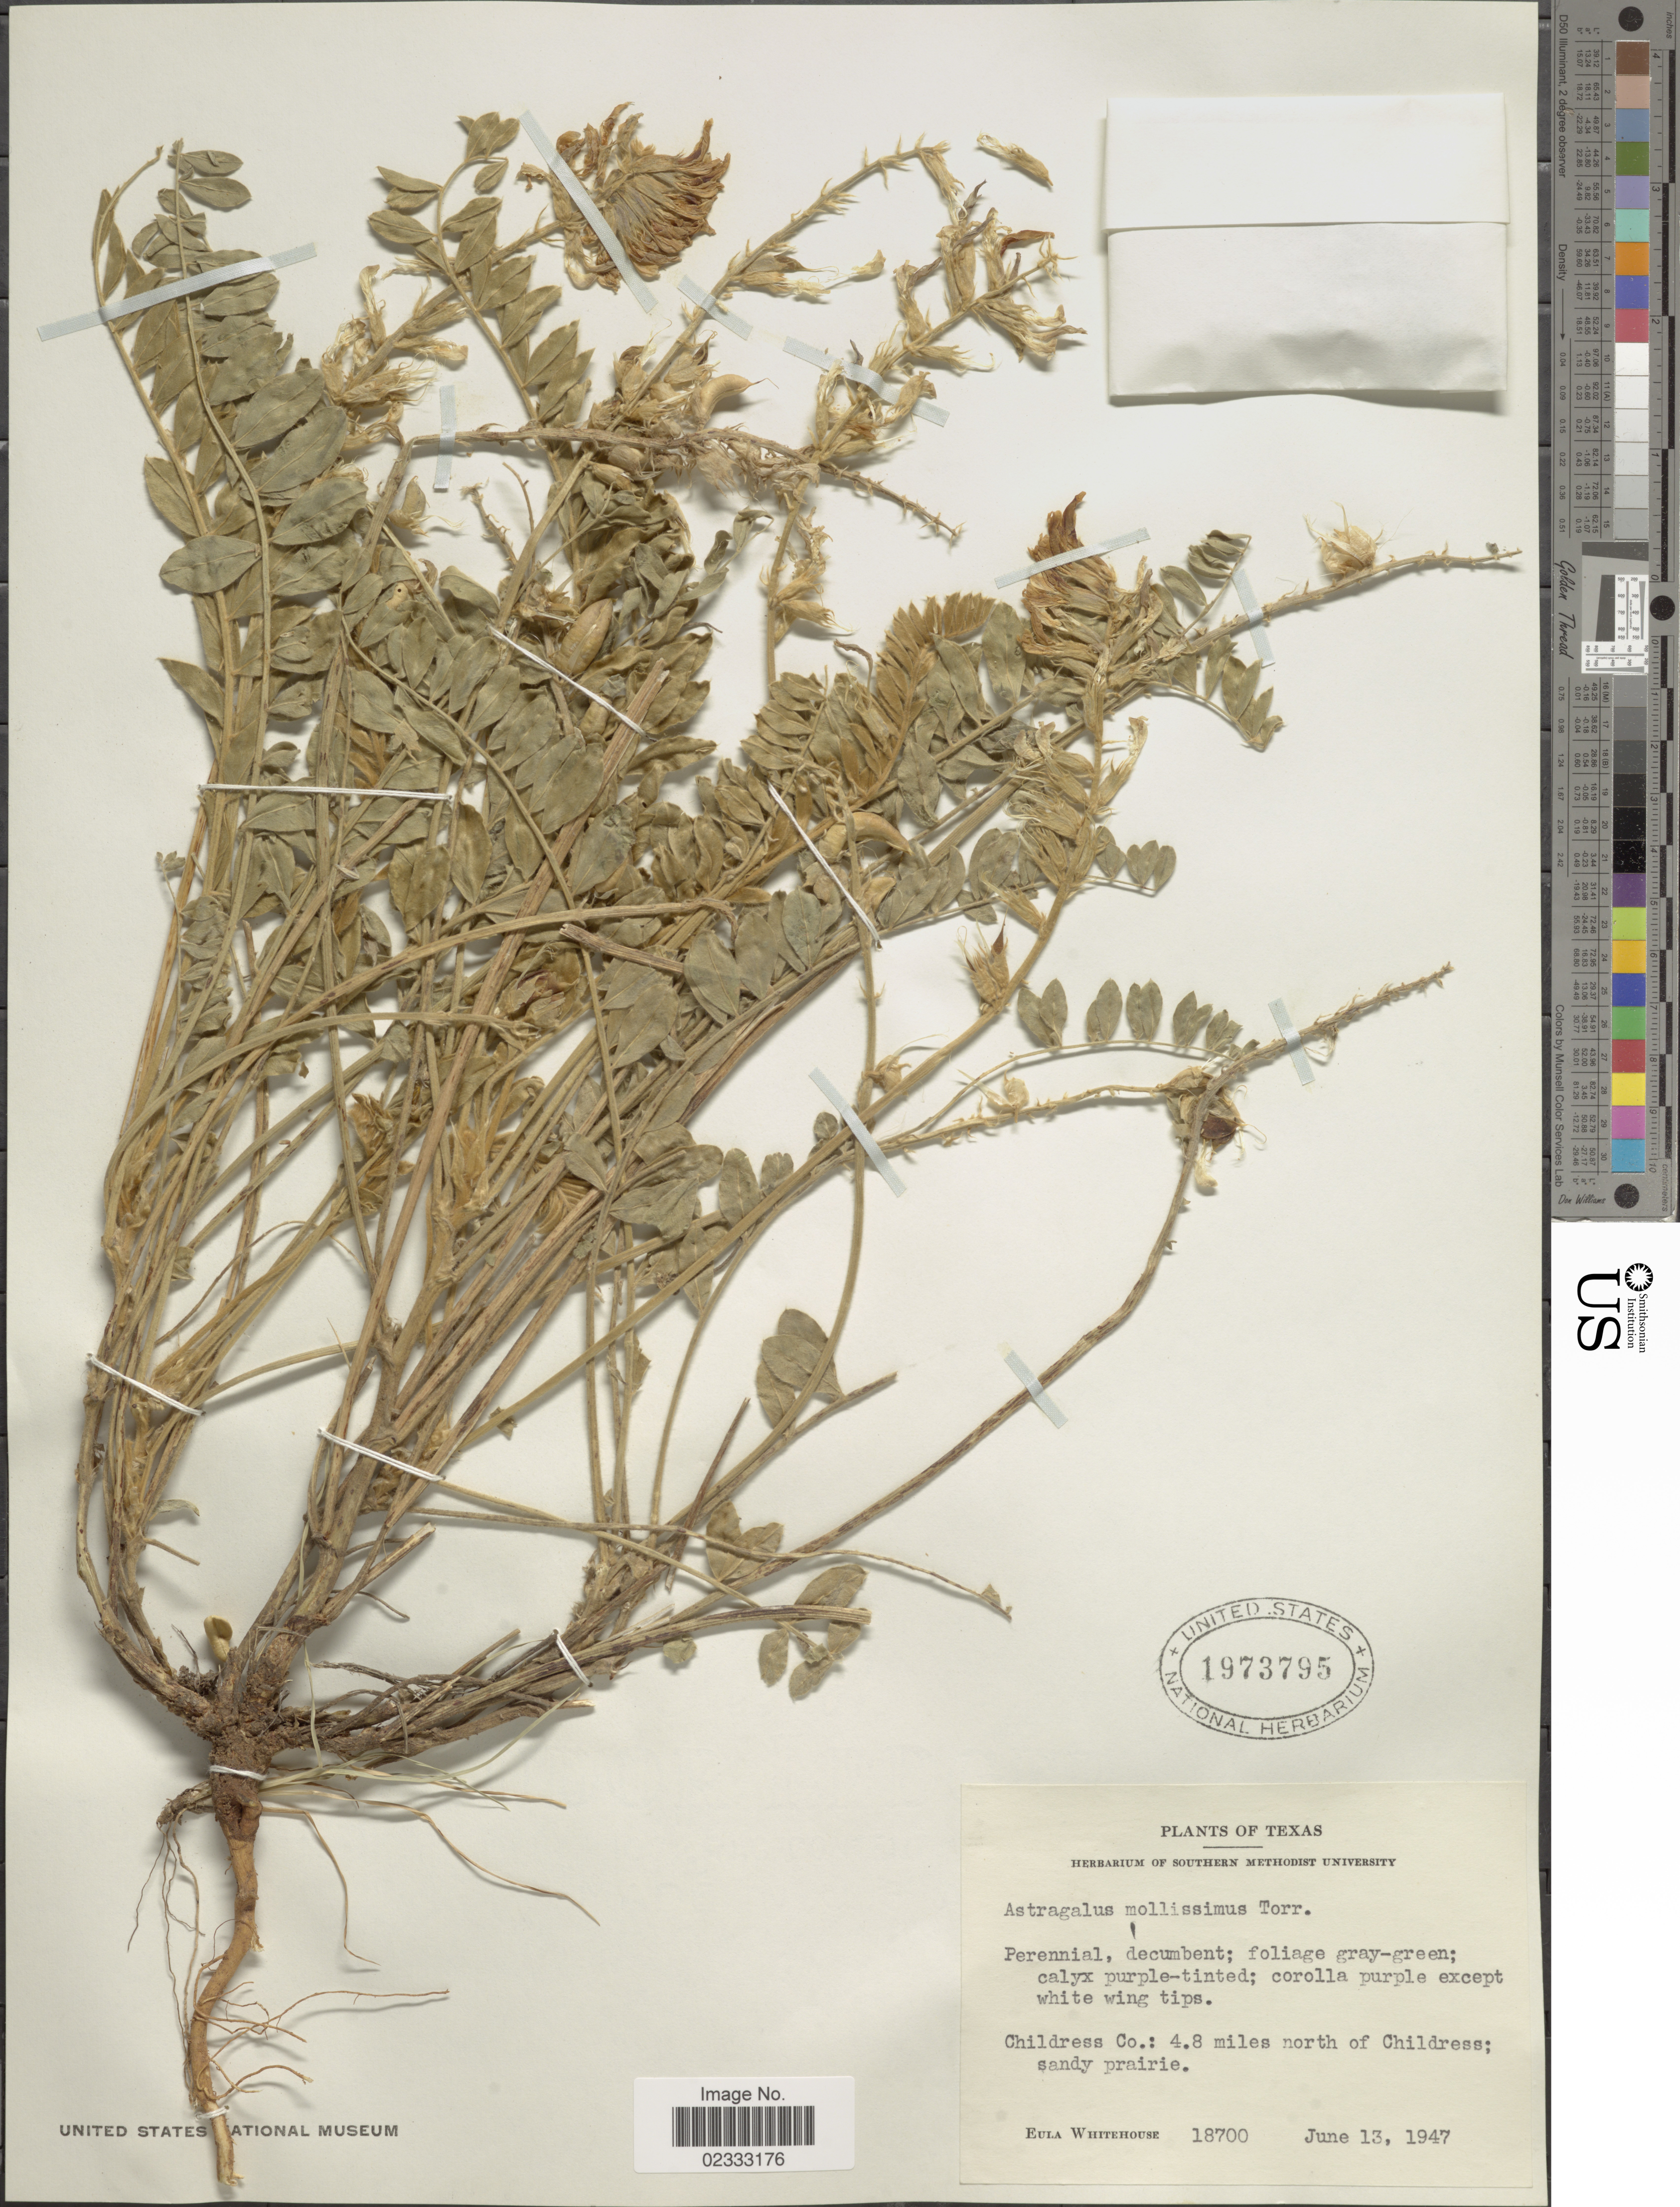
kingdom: Plantae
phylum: Tracheophyta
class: Magnoliopsida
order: Fabales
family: Fabaceae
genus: Astragalus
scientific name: Astragalus mollissimus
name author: Torr.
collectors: E. Whitehouse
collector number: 18700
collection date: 1947-06-13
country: United States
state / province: Texas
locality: Texas, Childress.: 4.8 miles north of Childress.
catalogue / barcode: US 1973795